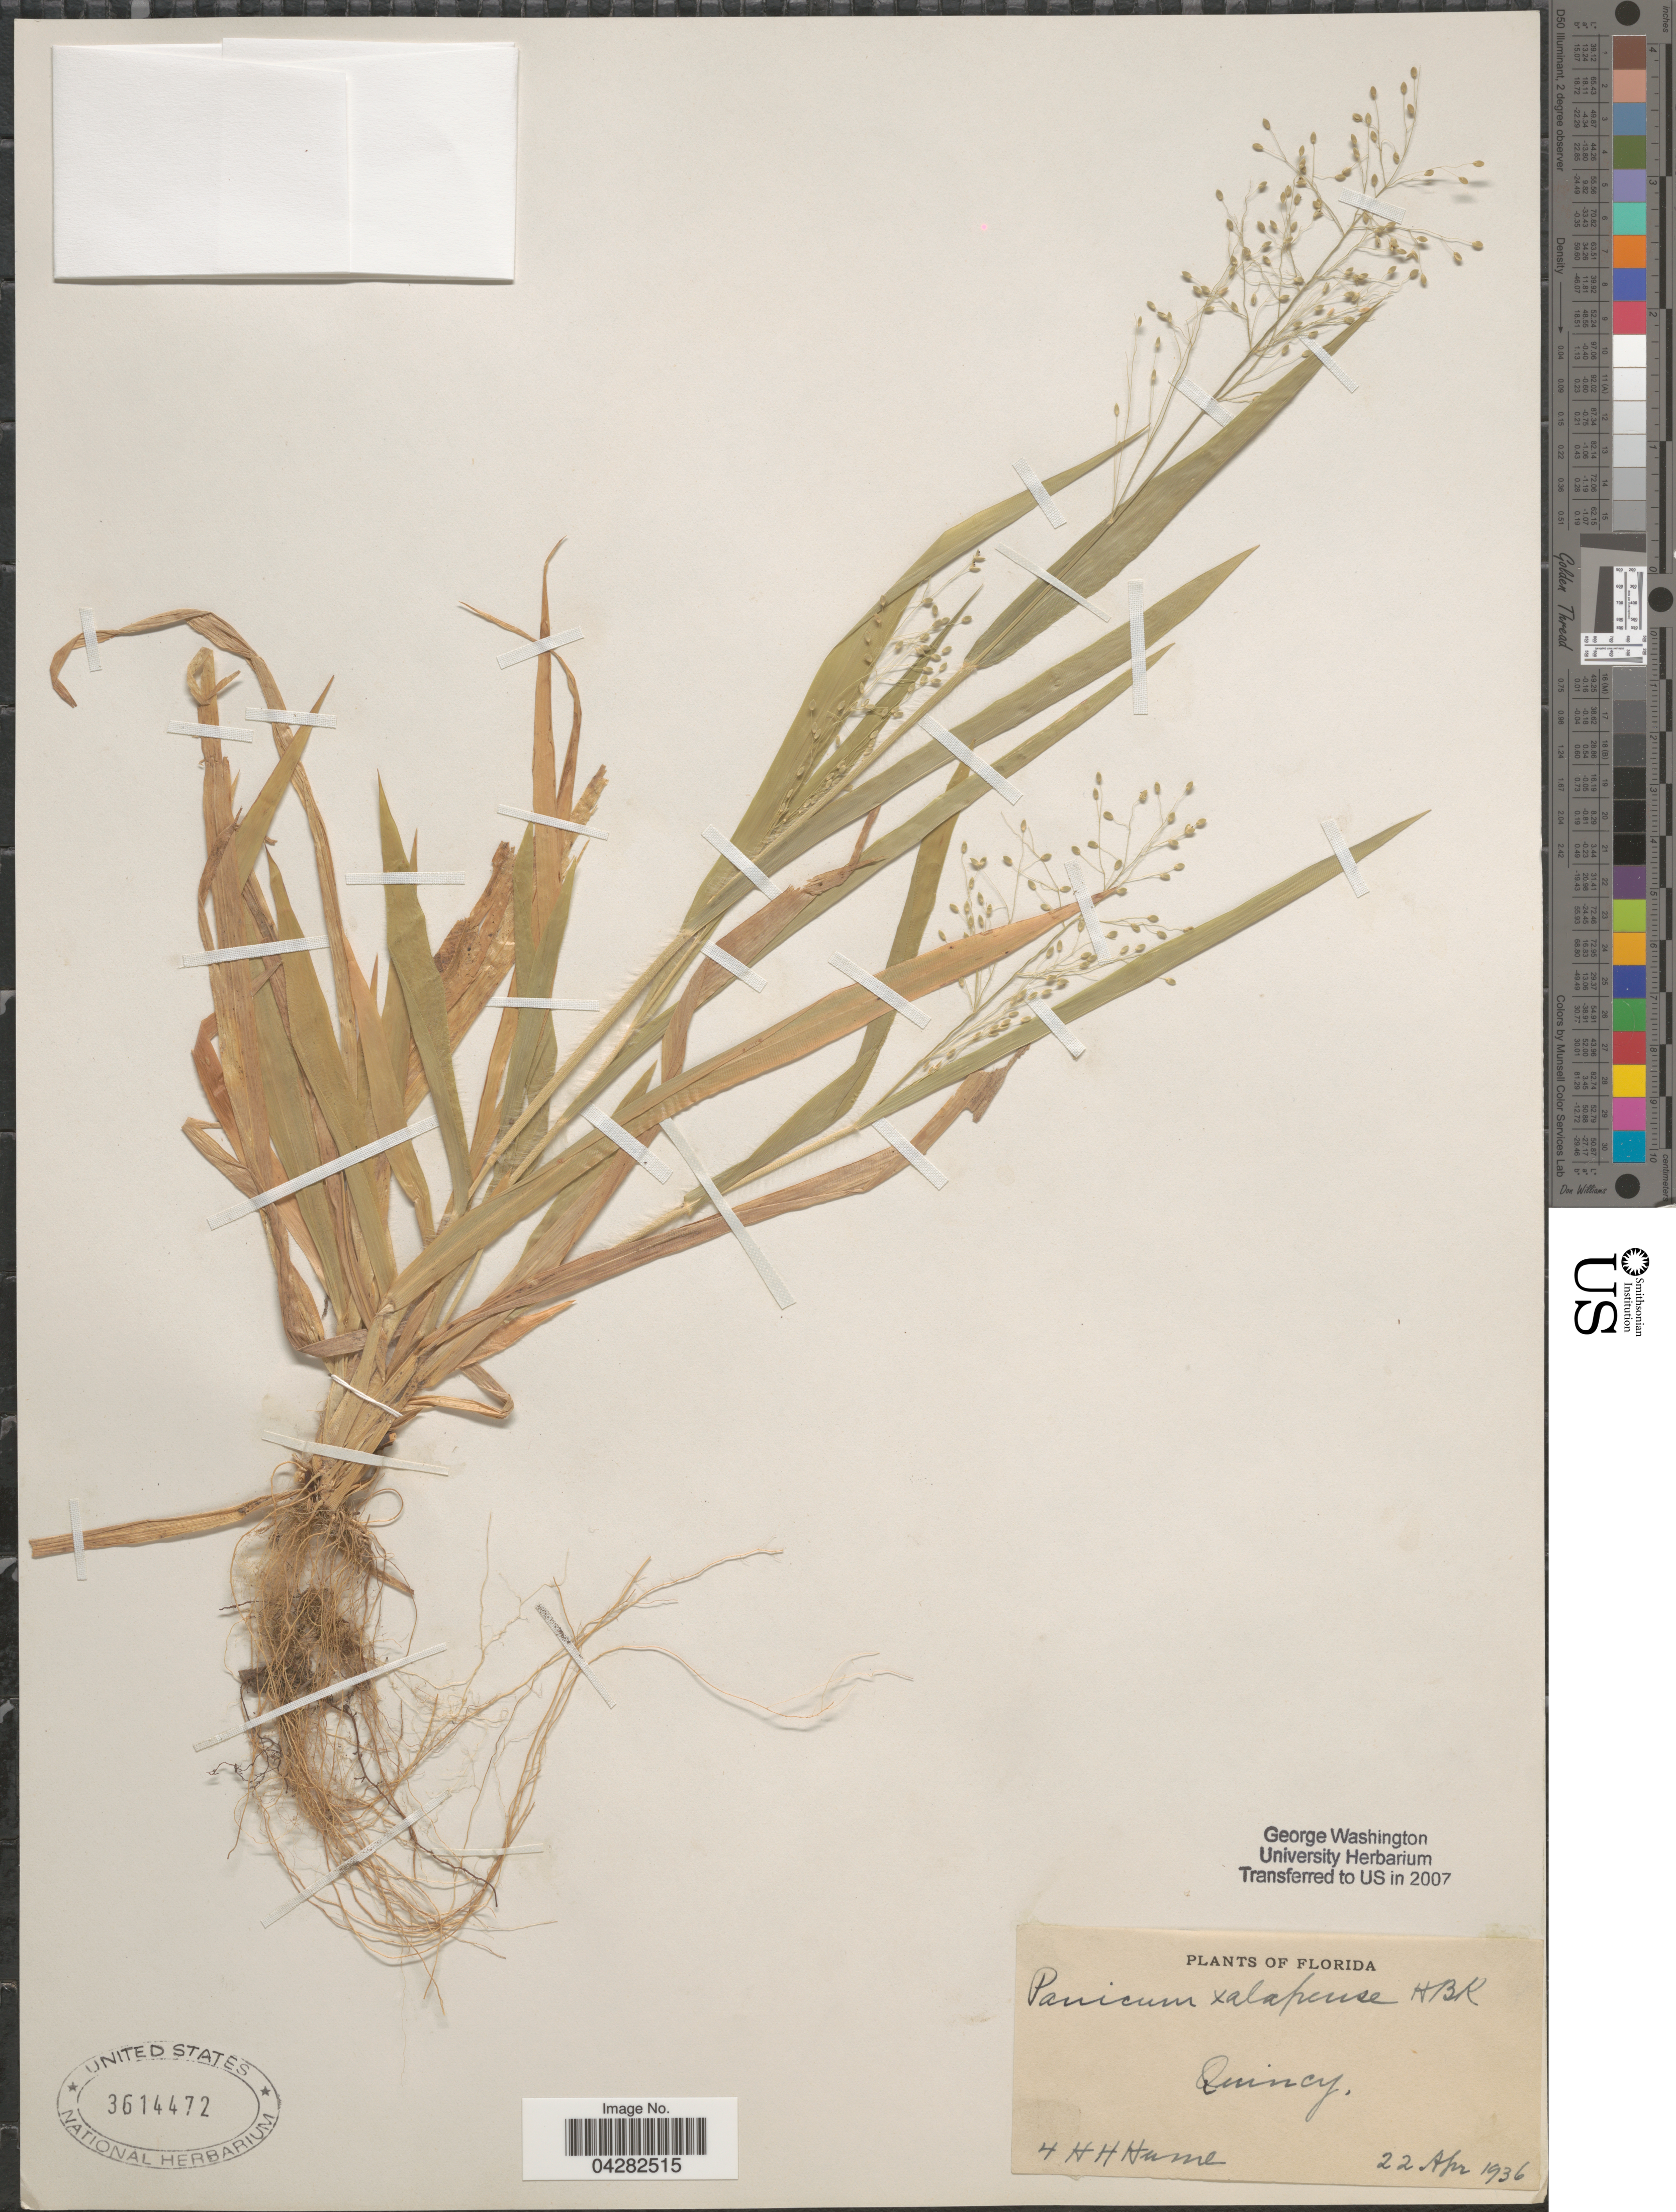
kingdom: Plantae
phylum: Tracheophyta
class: Liliopsida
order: Poales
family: Poaceae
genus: Dichanthelium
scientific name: Dichanthelium laxiflorum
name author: (Lam.) Gould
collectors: H. Hume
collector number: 4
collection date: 1936-04-22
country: United States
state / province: Florida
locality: Quincy.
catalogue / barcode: US 3614472